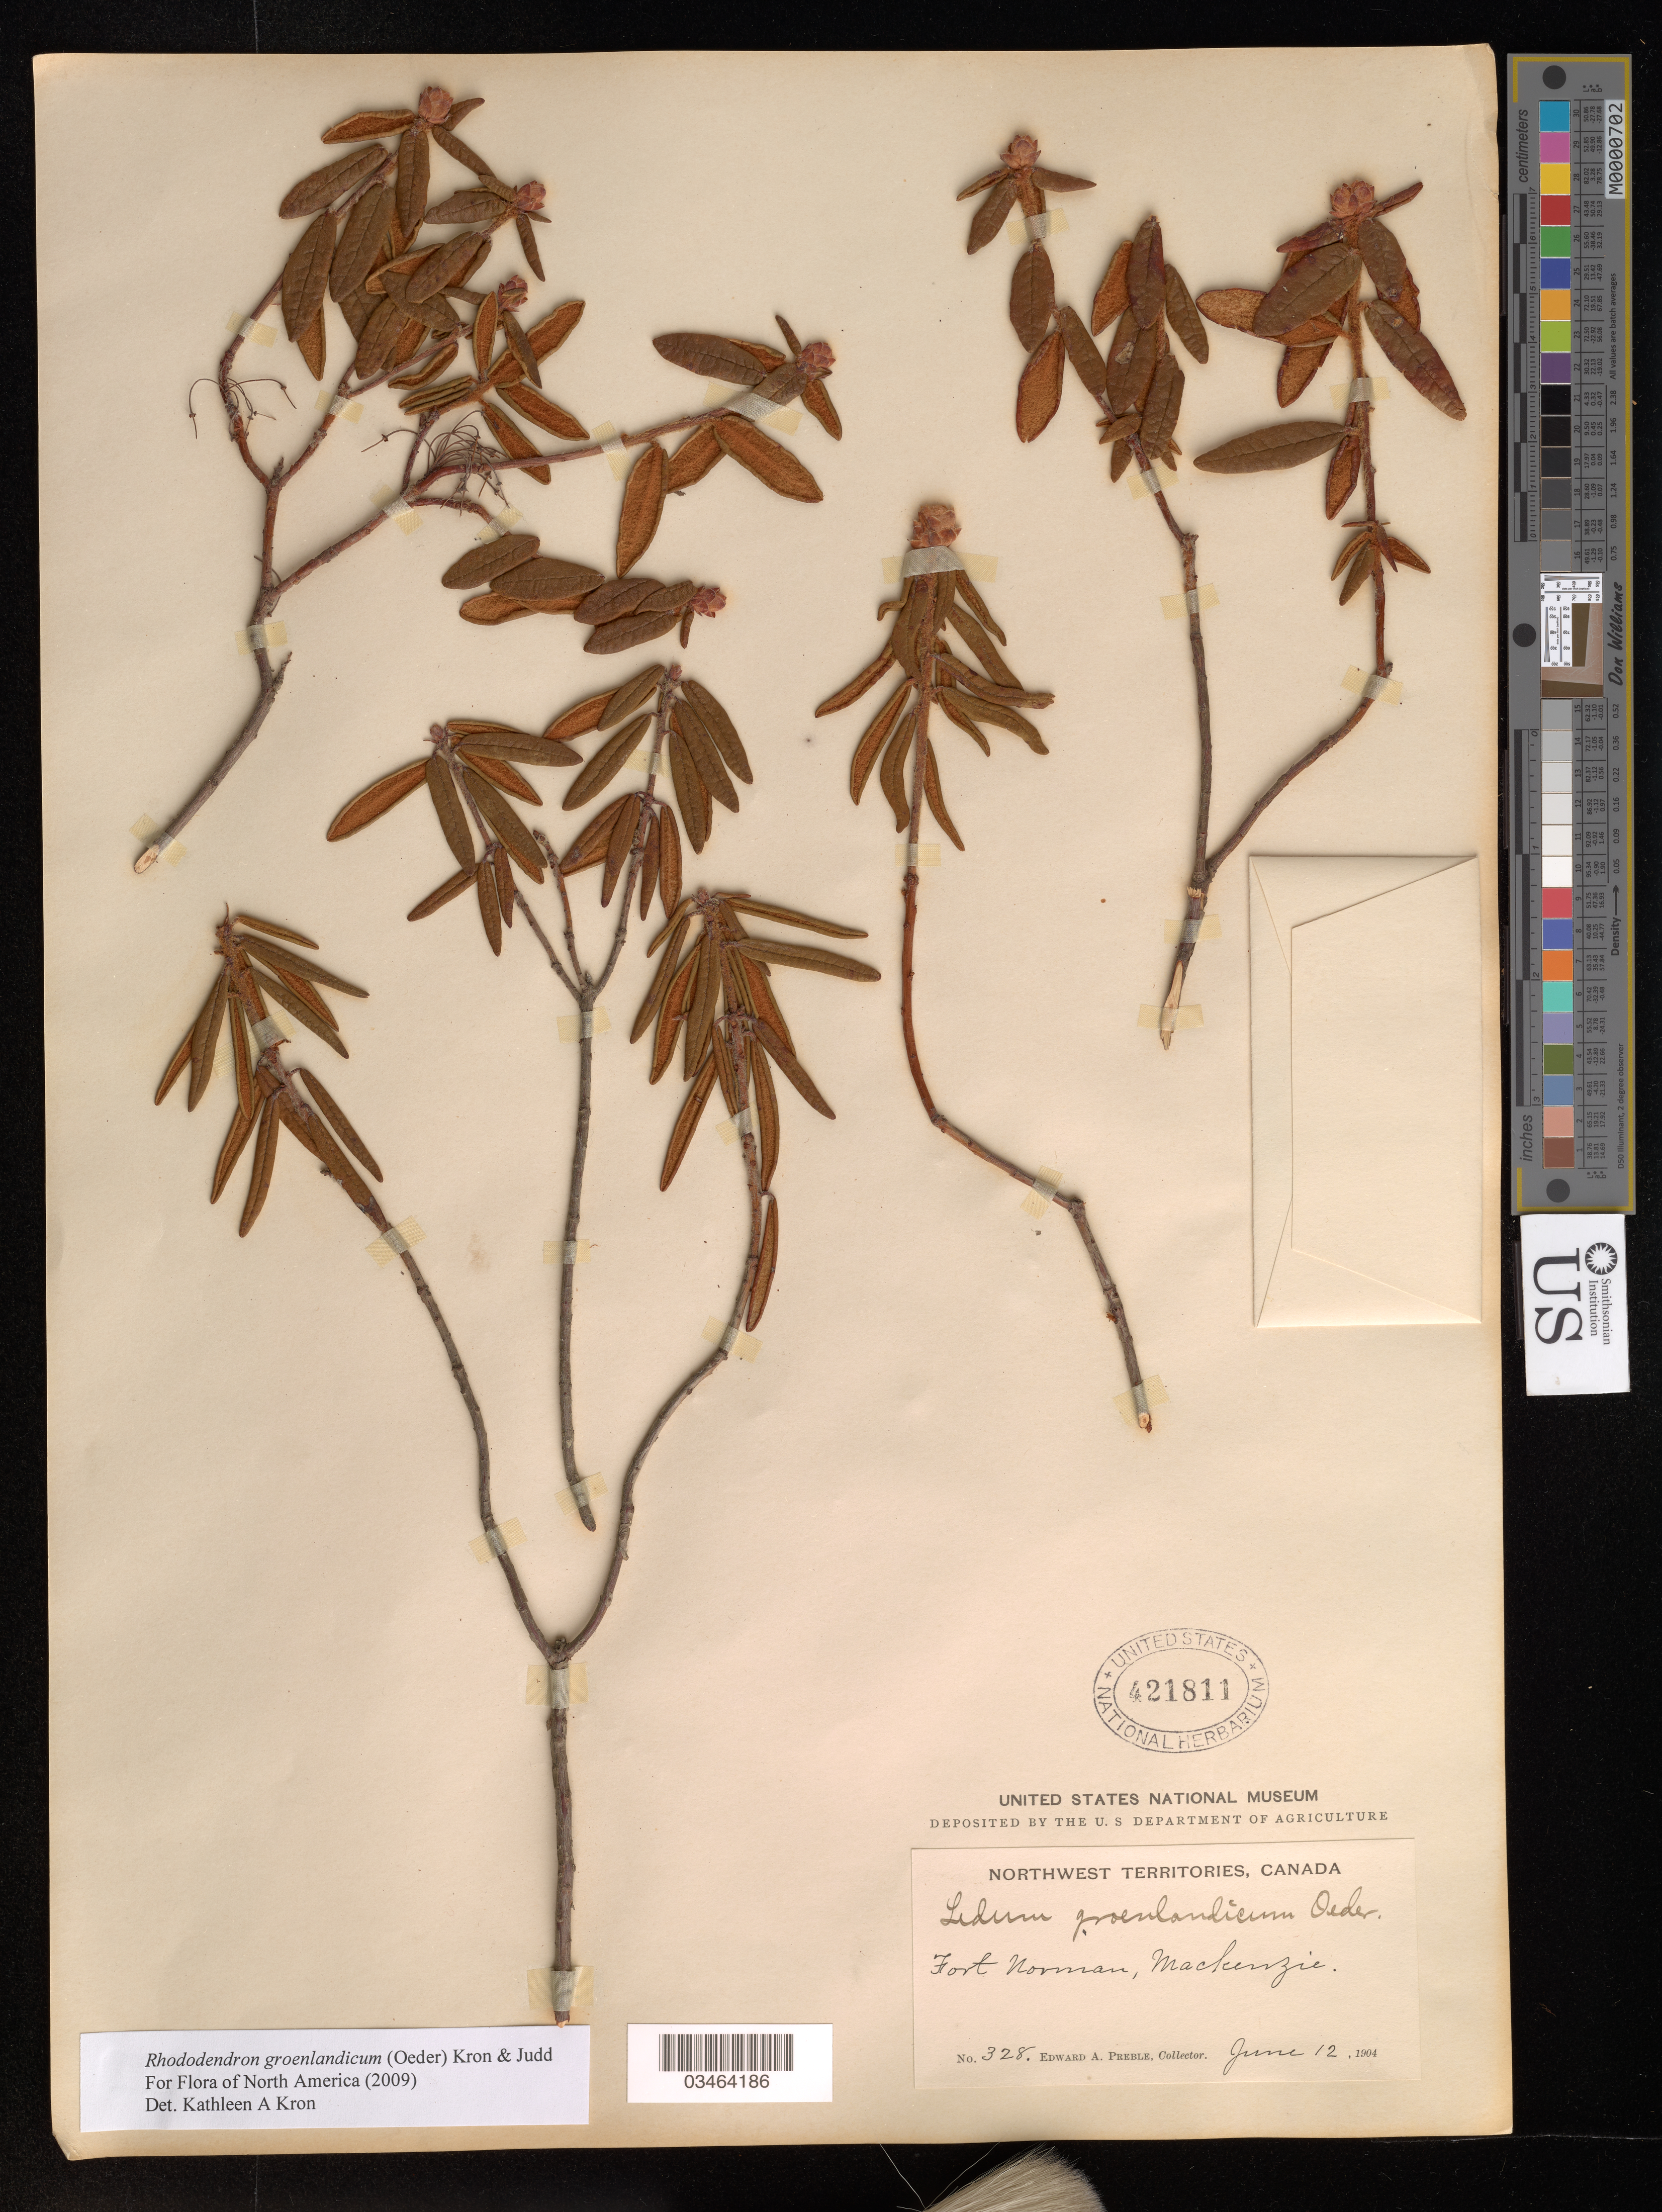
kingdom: Plantae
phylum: Tracheophyta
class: Magnoliopsida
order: Ericales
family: Ericaceae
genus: Rhododendron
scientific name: Rhododendron groenlandicum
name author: (Oeder) Kron & Judd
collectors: E. Preble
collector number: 328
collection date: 1904-06-12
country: Canada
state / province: Northwest Territories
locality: Fort Norman, Mackenzie.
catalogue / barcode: US 421811